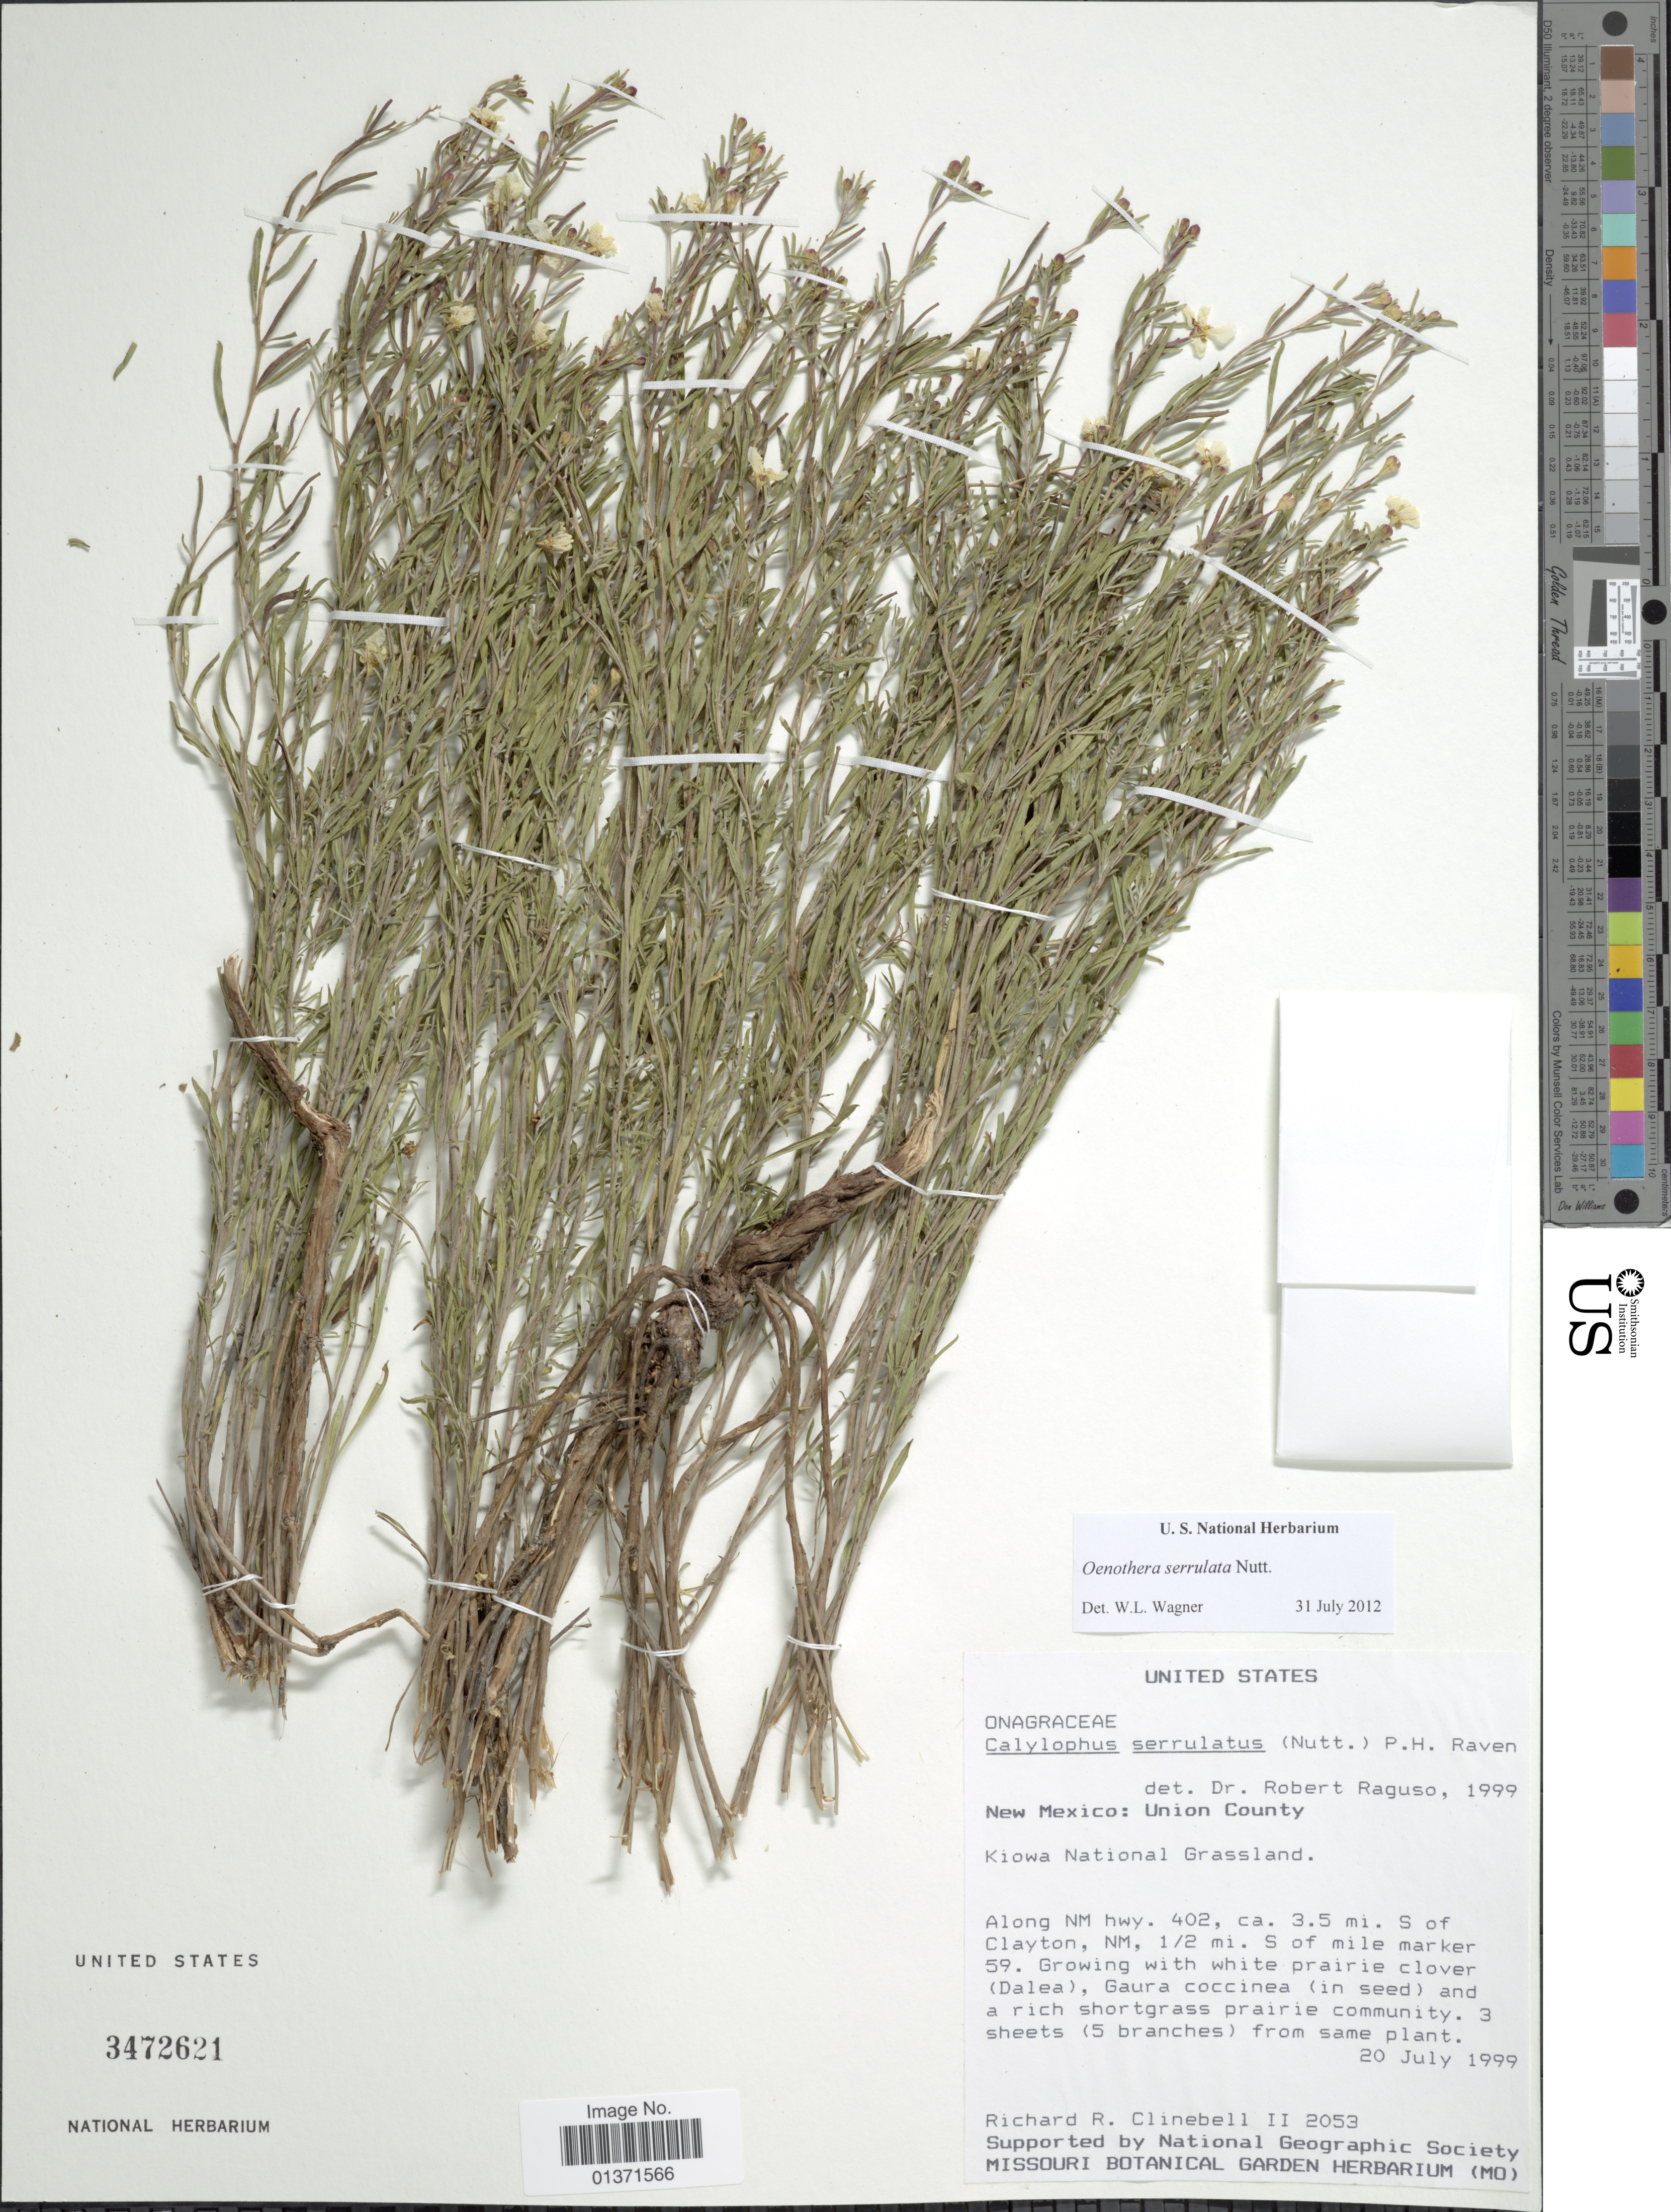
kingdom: Plantae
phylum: Tracheophyta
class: Magnoliopsida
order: Myrtales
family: Onagraceae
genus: Oenothera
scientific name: Oenothera serrulata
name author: Nutt.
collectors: R. Clinebell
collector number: II2053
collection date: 1999-07-20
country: United States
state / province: New Mexico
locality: Union County. Kiowa National Grassland, Along, NM hwy. 402, ca. 3.5 mi. S of Clayton, NM, ½ mi. S of mile marker 59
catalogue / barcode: US 3472621